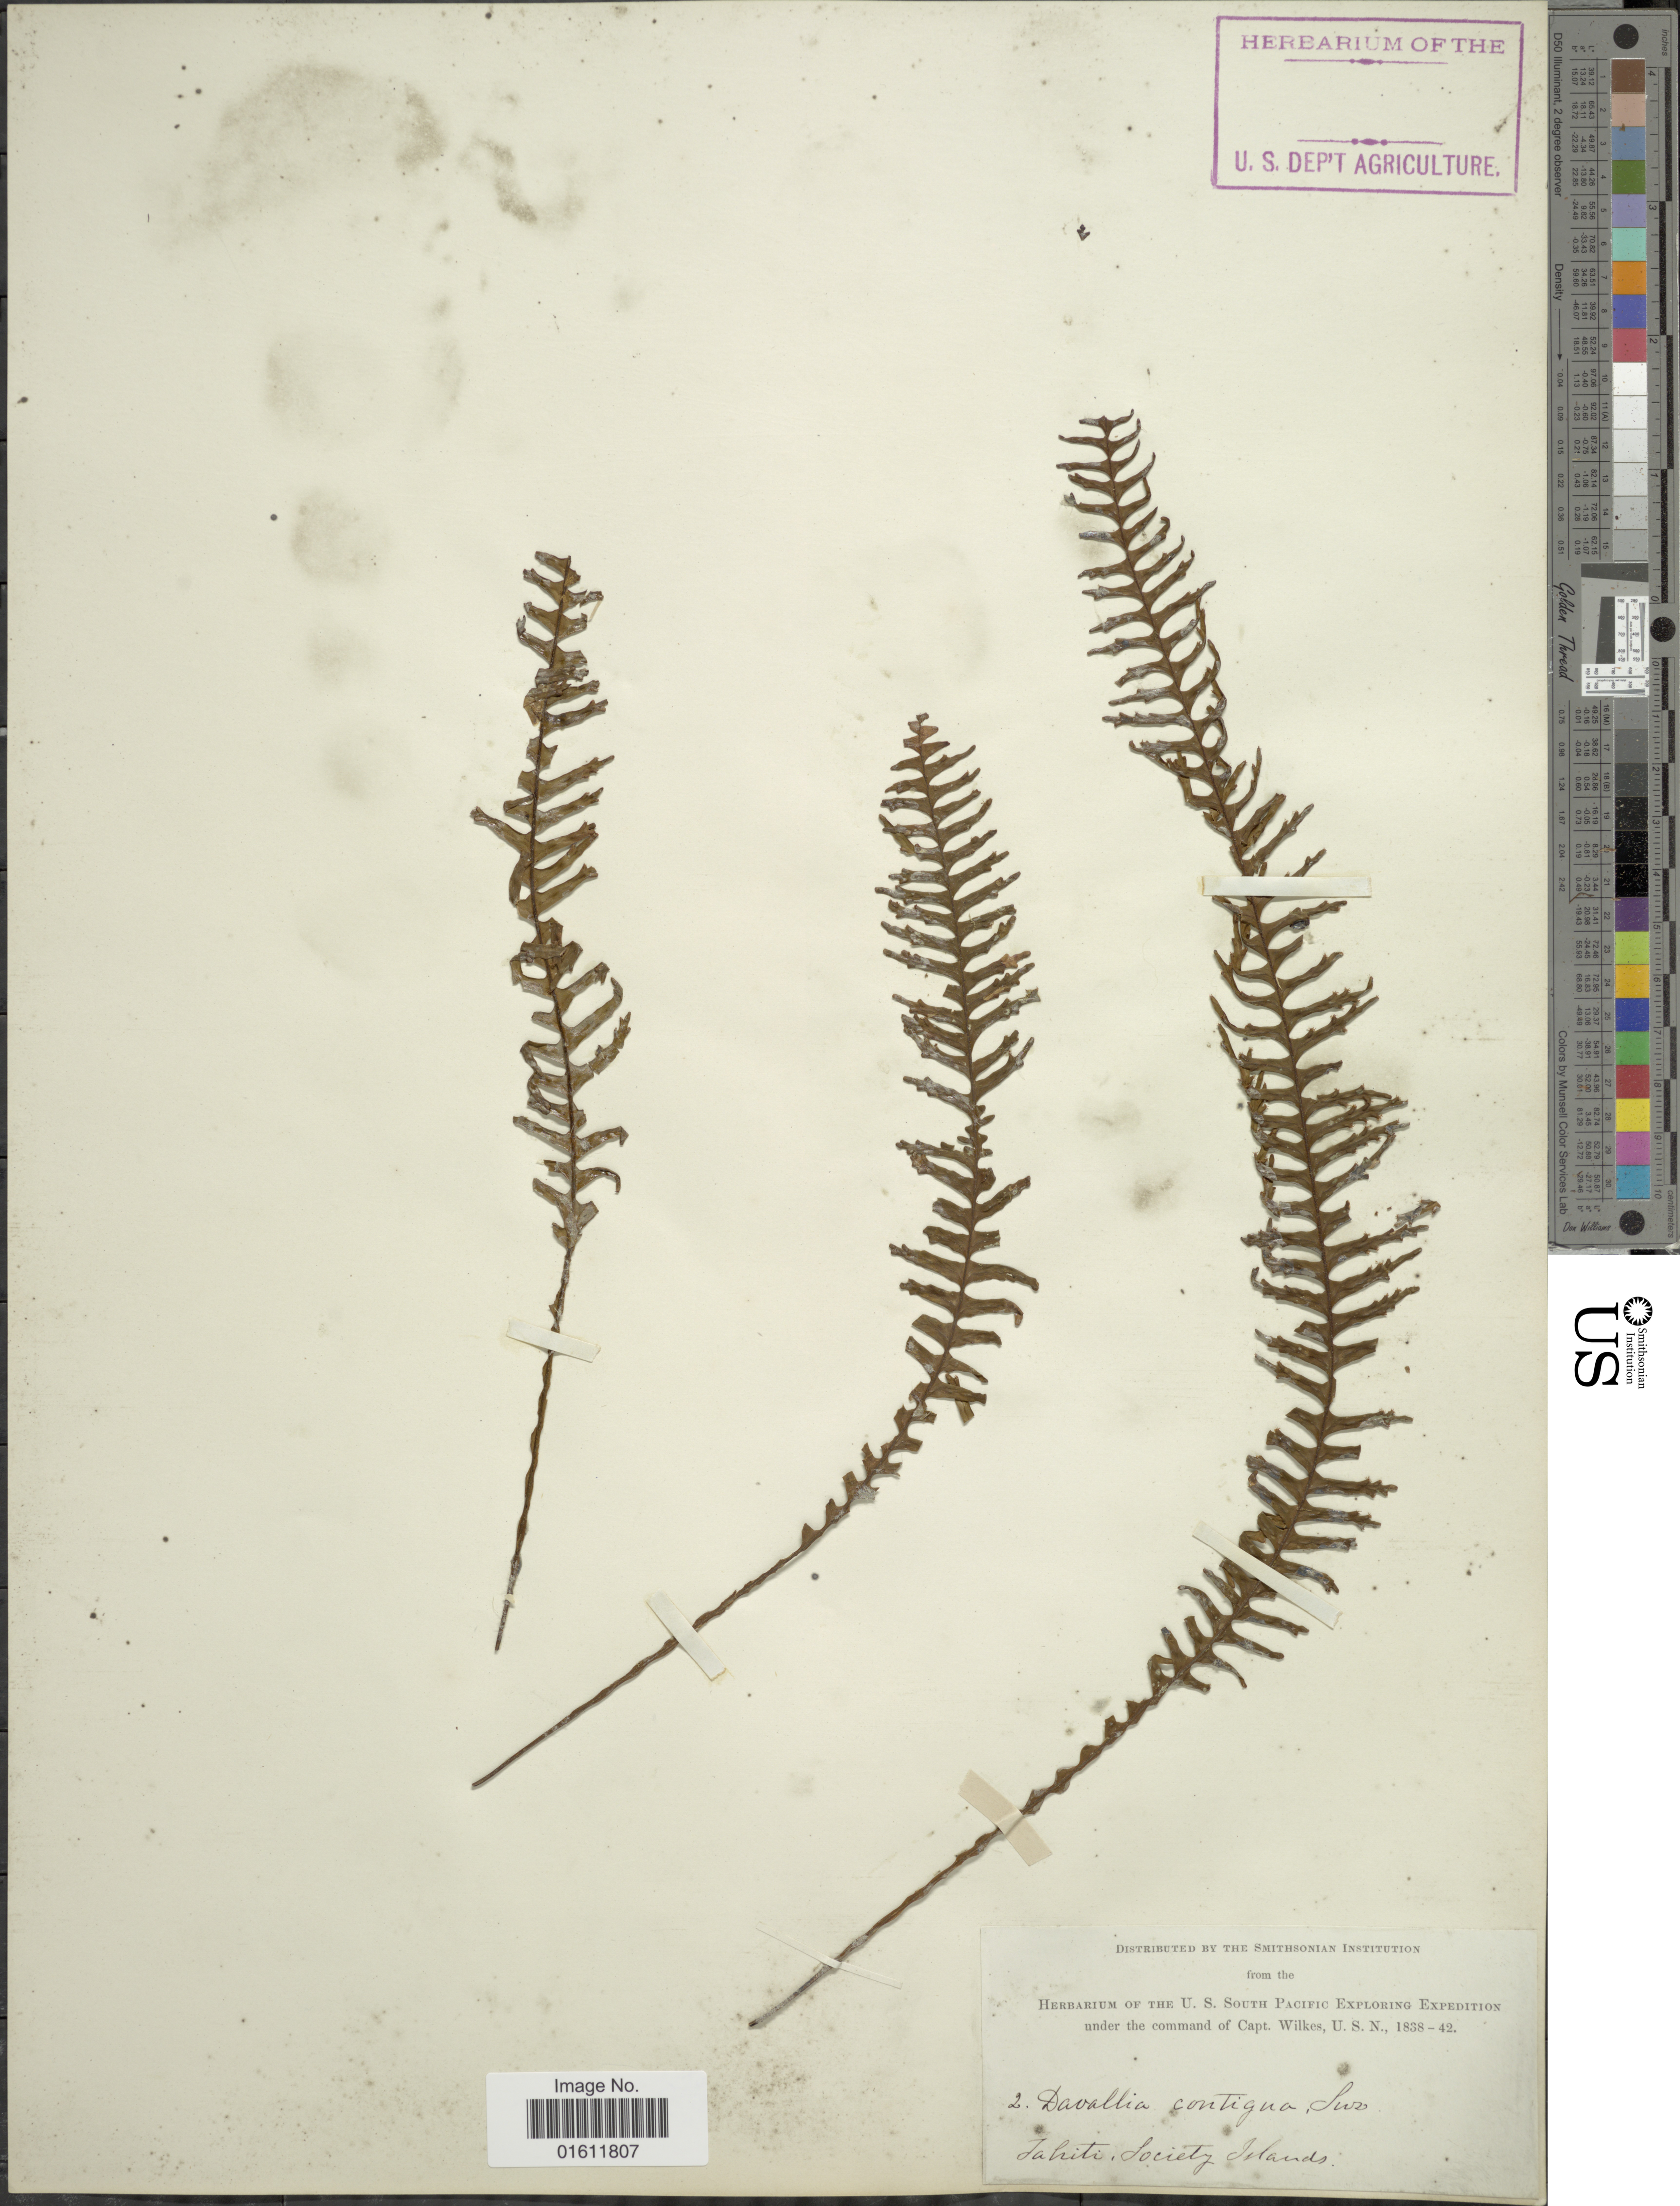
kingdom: Plantae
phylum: Tracheophyta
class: Polypodiopsida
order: Polypodiales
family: Polypodiaceae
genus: Prosaptia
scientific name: Prosaptia contigua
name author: (G. Forst.) Presl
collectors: Wilkes Explor. Exped.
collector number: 2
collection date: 1838/1842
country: French Polynesia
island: Tahiti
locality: Tahiti, Society Islands.